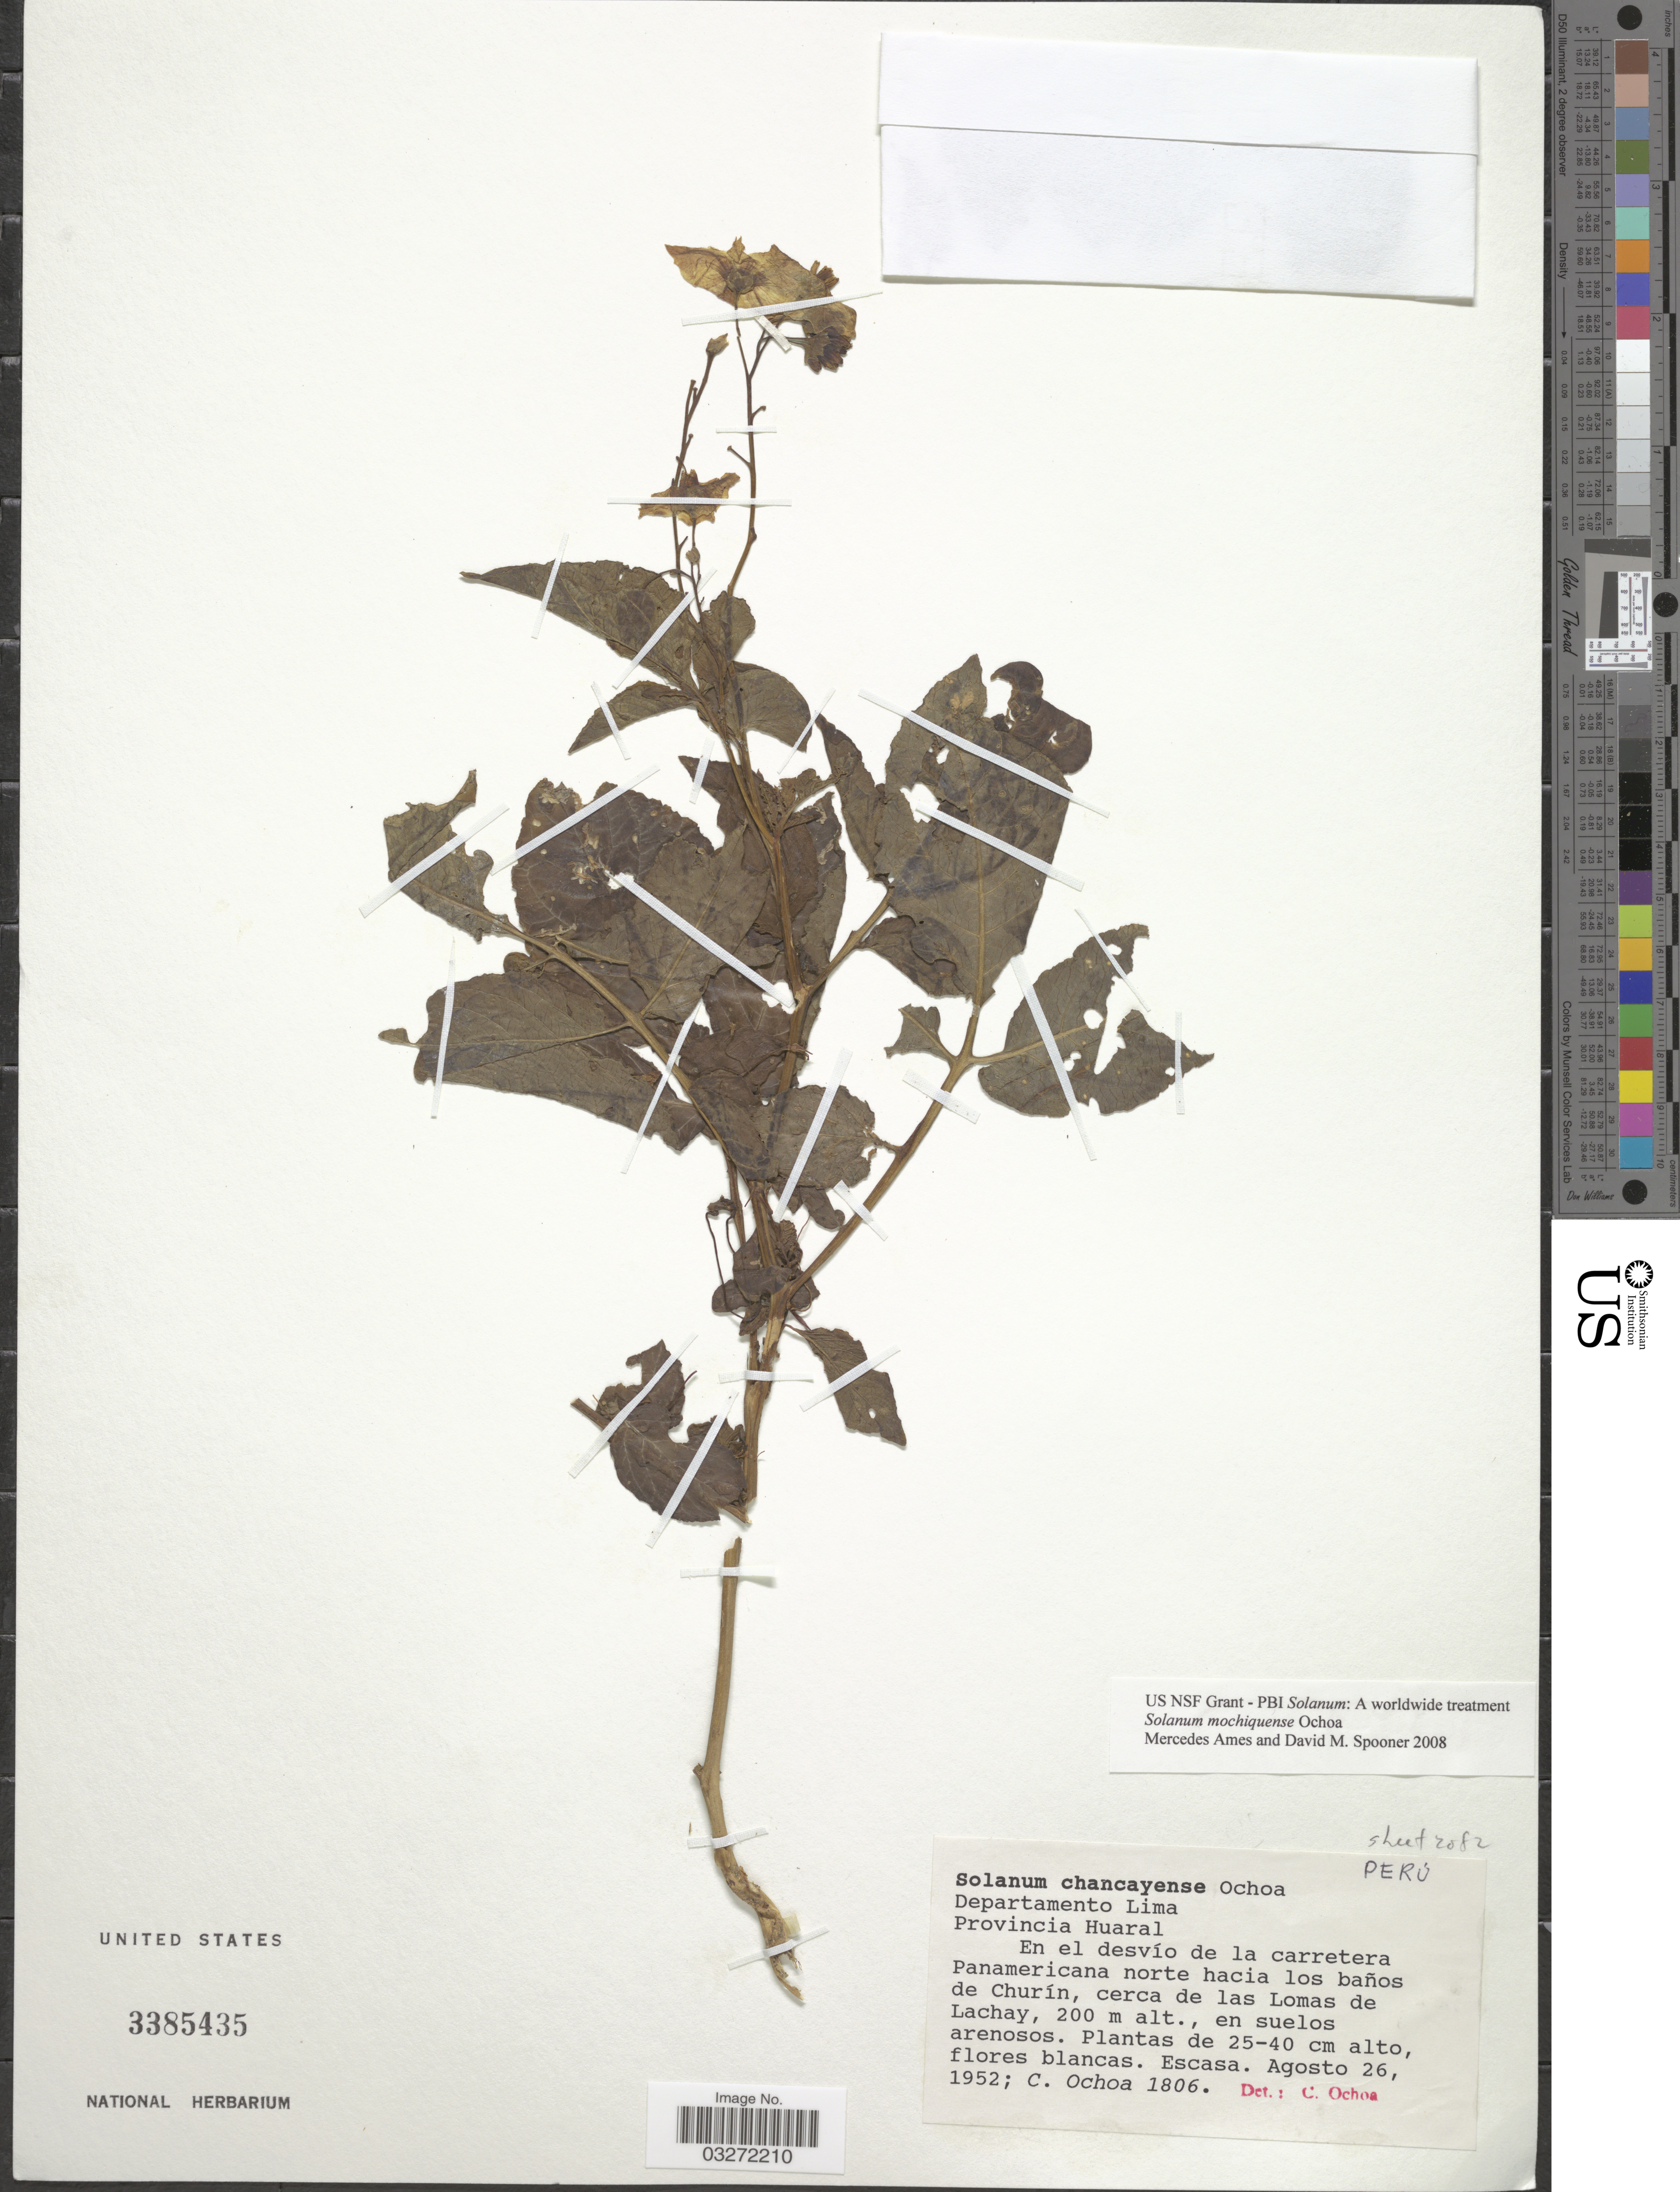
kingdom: Plantae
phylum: Tracheophyta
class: Magnoliopsida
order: Solanales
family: Solanaceae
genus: Solanum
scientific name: Solanum mochiquense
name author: Ochoa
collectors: C. Ochoa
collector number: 1806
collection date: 1952-08-26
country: Peru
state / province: Lima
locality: Departamento Lima. Provincia Huaral. En el desvío de la carretera Panamericana norte hacia los baños de Churín, cerca de las Lomas de Lachay.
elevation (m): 200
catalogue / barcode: US 3385435